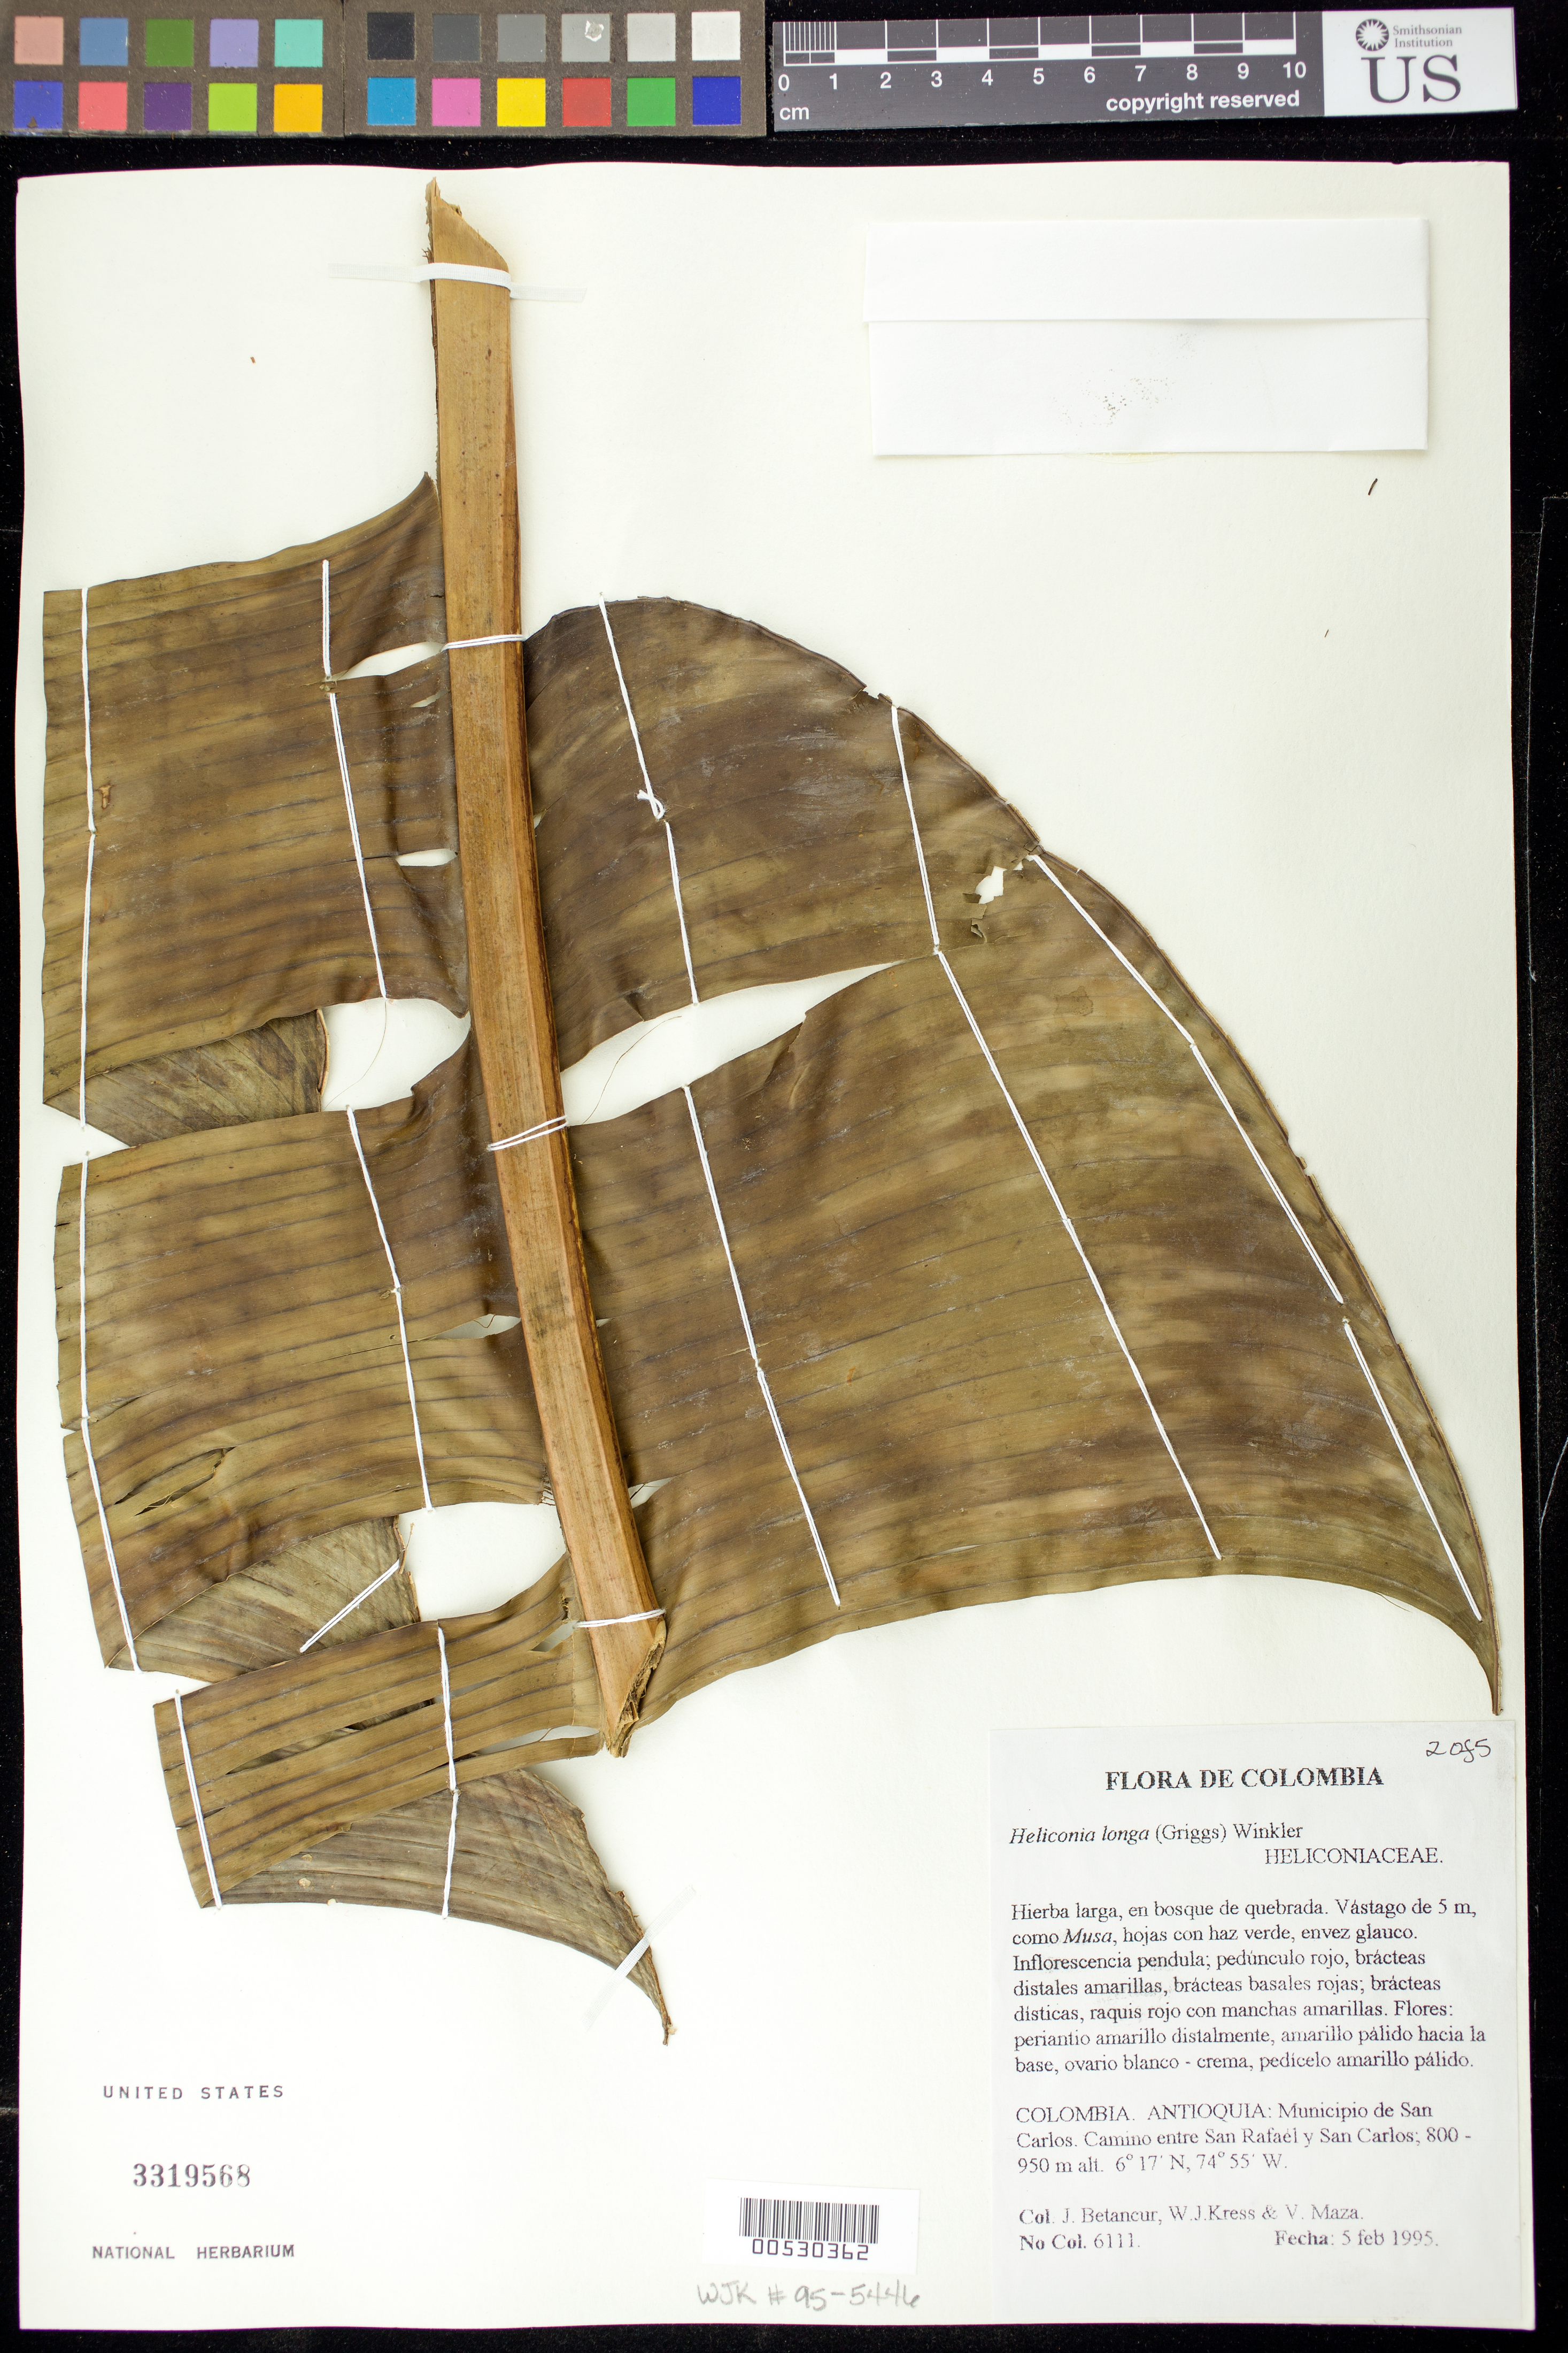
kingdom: Plantae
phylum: Tracheophyta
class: Liliopsida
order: Zingiberales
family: Heliconiaceae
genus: Heliconia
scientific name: Heliconia longa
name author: (R.F. Griggs) H.J.P. Winkl.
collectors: J. C. Betancur, W. J. Kress & V. Maza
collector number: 6111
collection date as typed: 05 Feb 1995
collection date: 1995-02-05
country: Colombia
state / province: Antioquia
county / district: San Carlos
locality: Road between San Rafael and San Carlos, km from San Rafael.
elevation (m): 800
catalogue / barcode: US 3319568